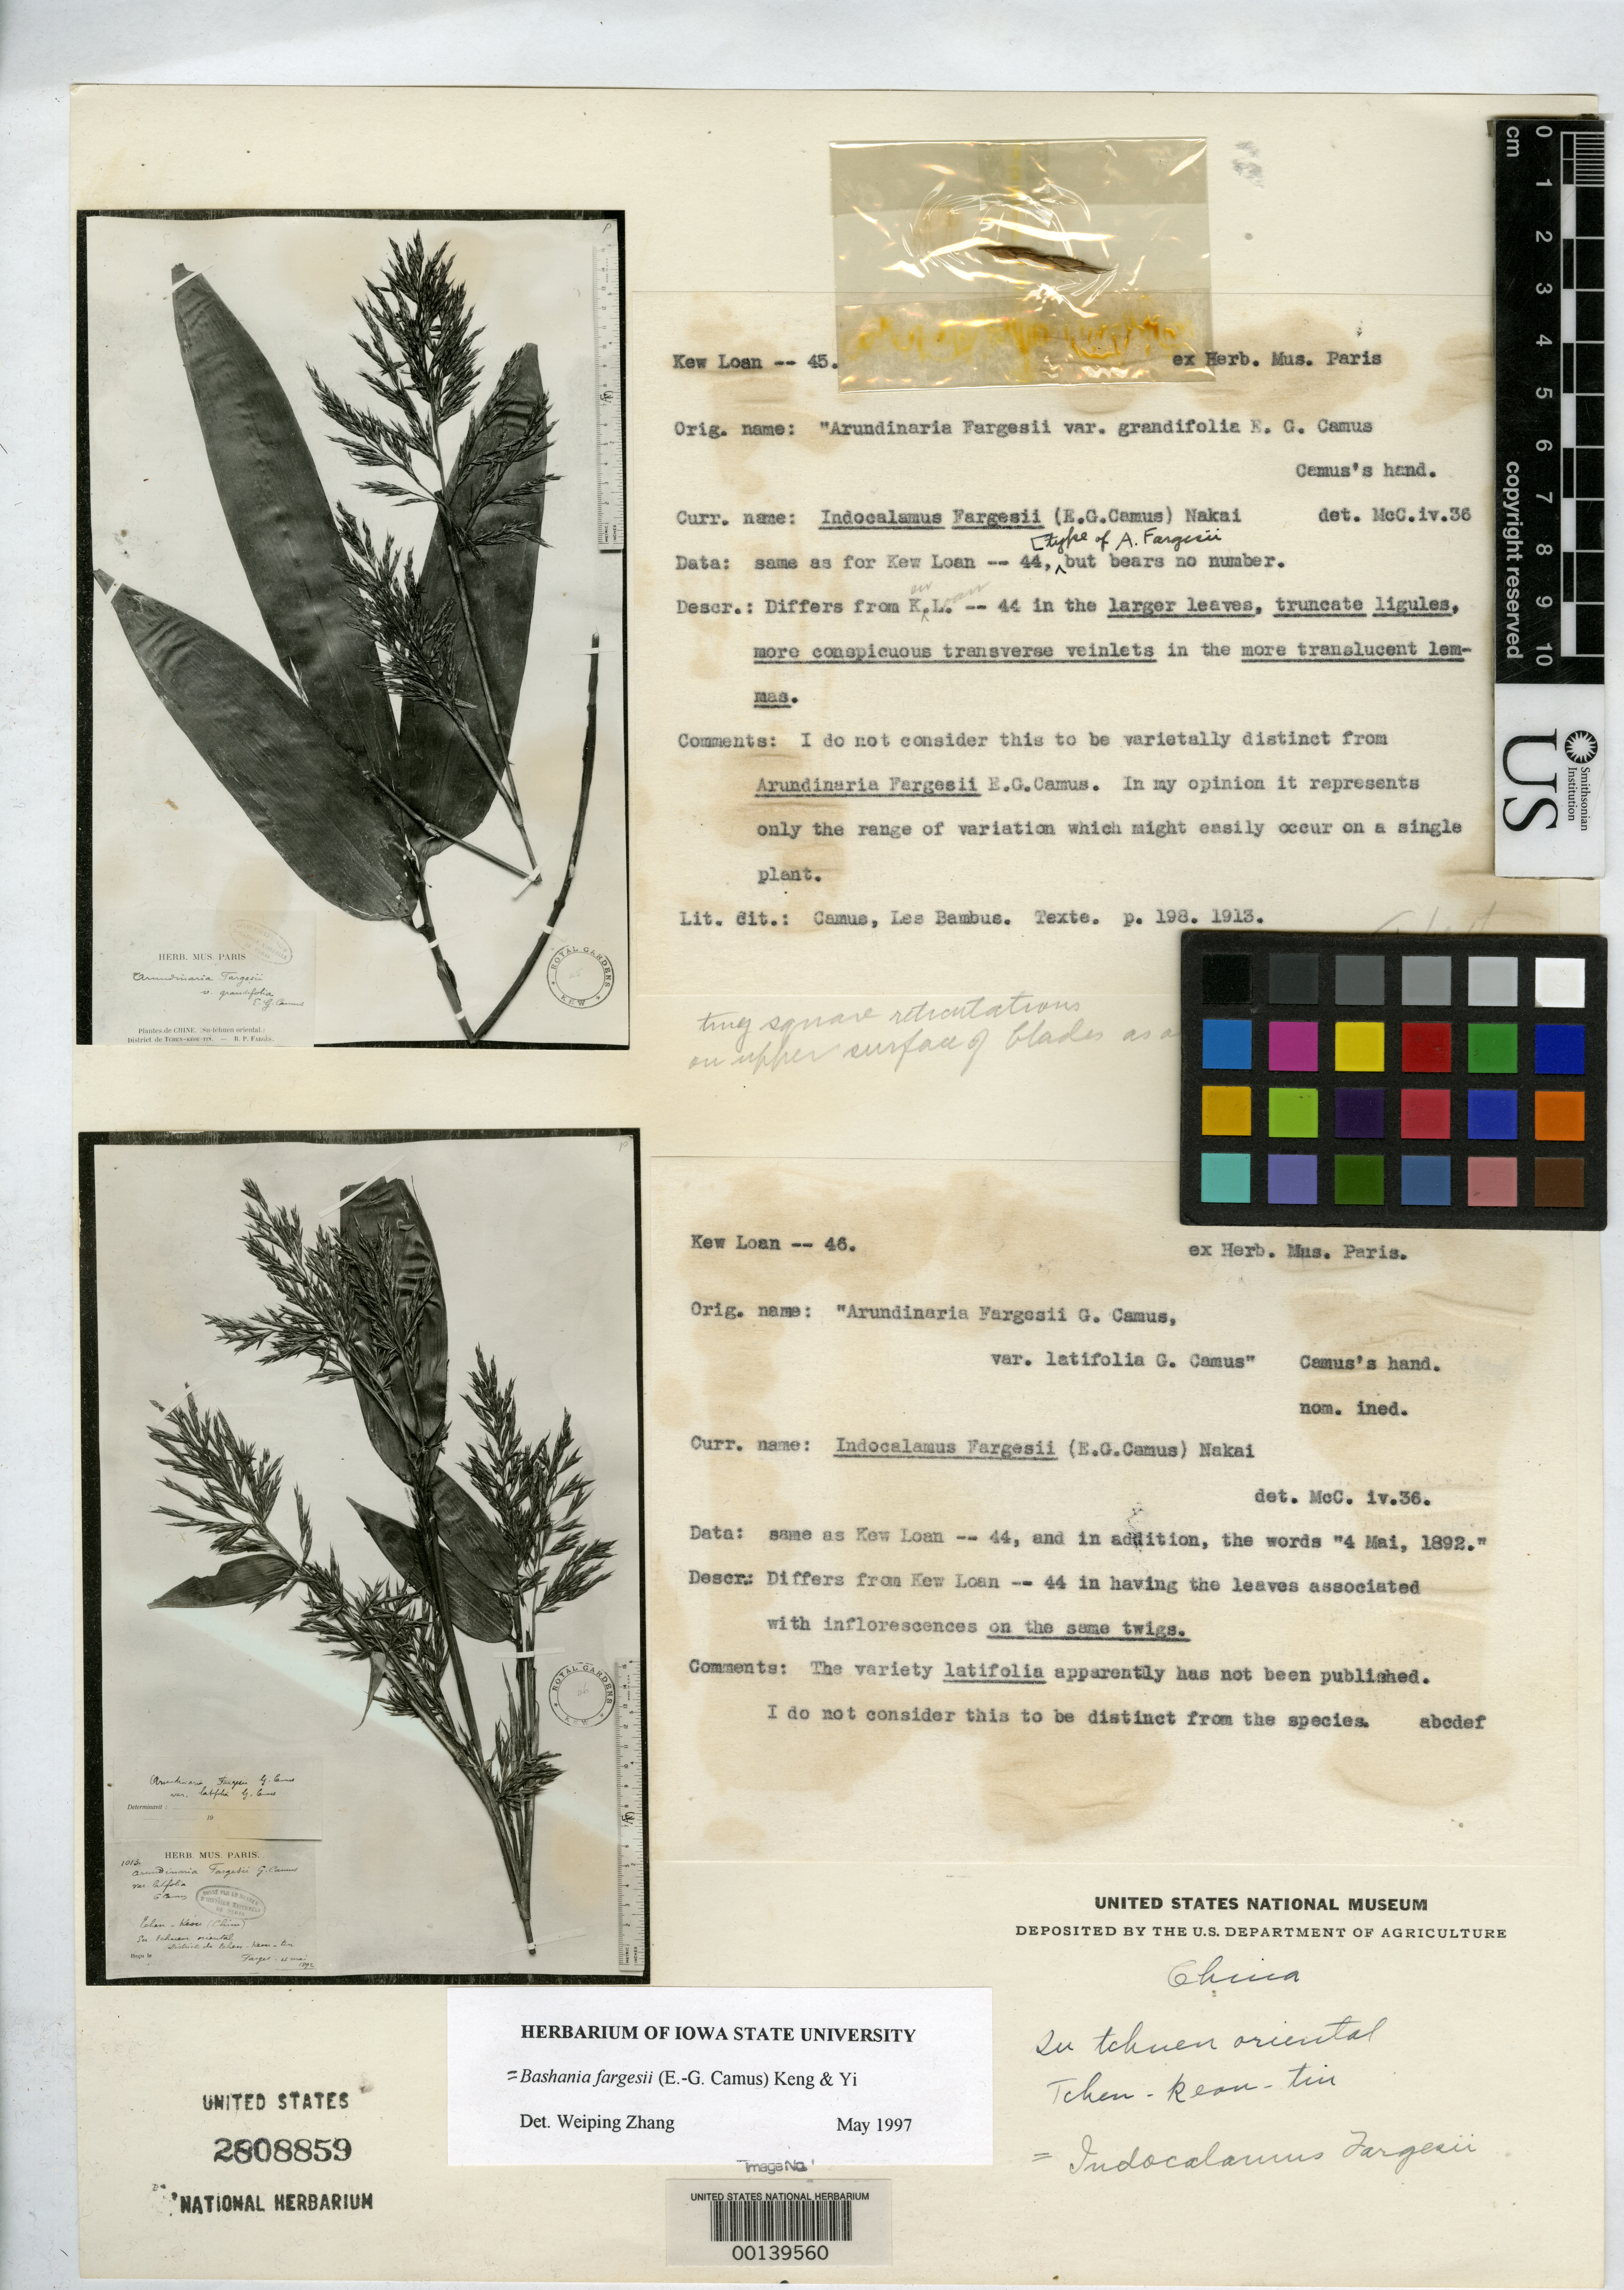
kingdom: Plantae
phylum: Tracheophyta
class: Liliopsida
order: Poales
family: Poaceae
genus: Arundinaria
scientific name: Arundinaria fargesii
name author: E.G. Camus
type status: Type Fragment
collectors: P. G. Farges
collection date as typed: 04 May 1892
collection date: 1892-05-04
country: China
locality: Su-tchuen Oriental, Tchen-Keou-Tin District.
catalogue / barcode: US 2808859